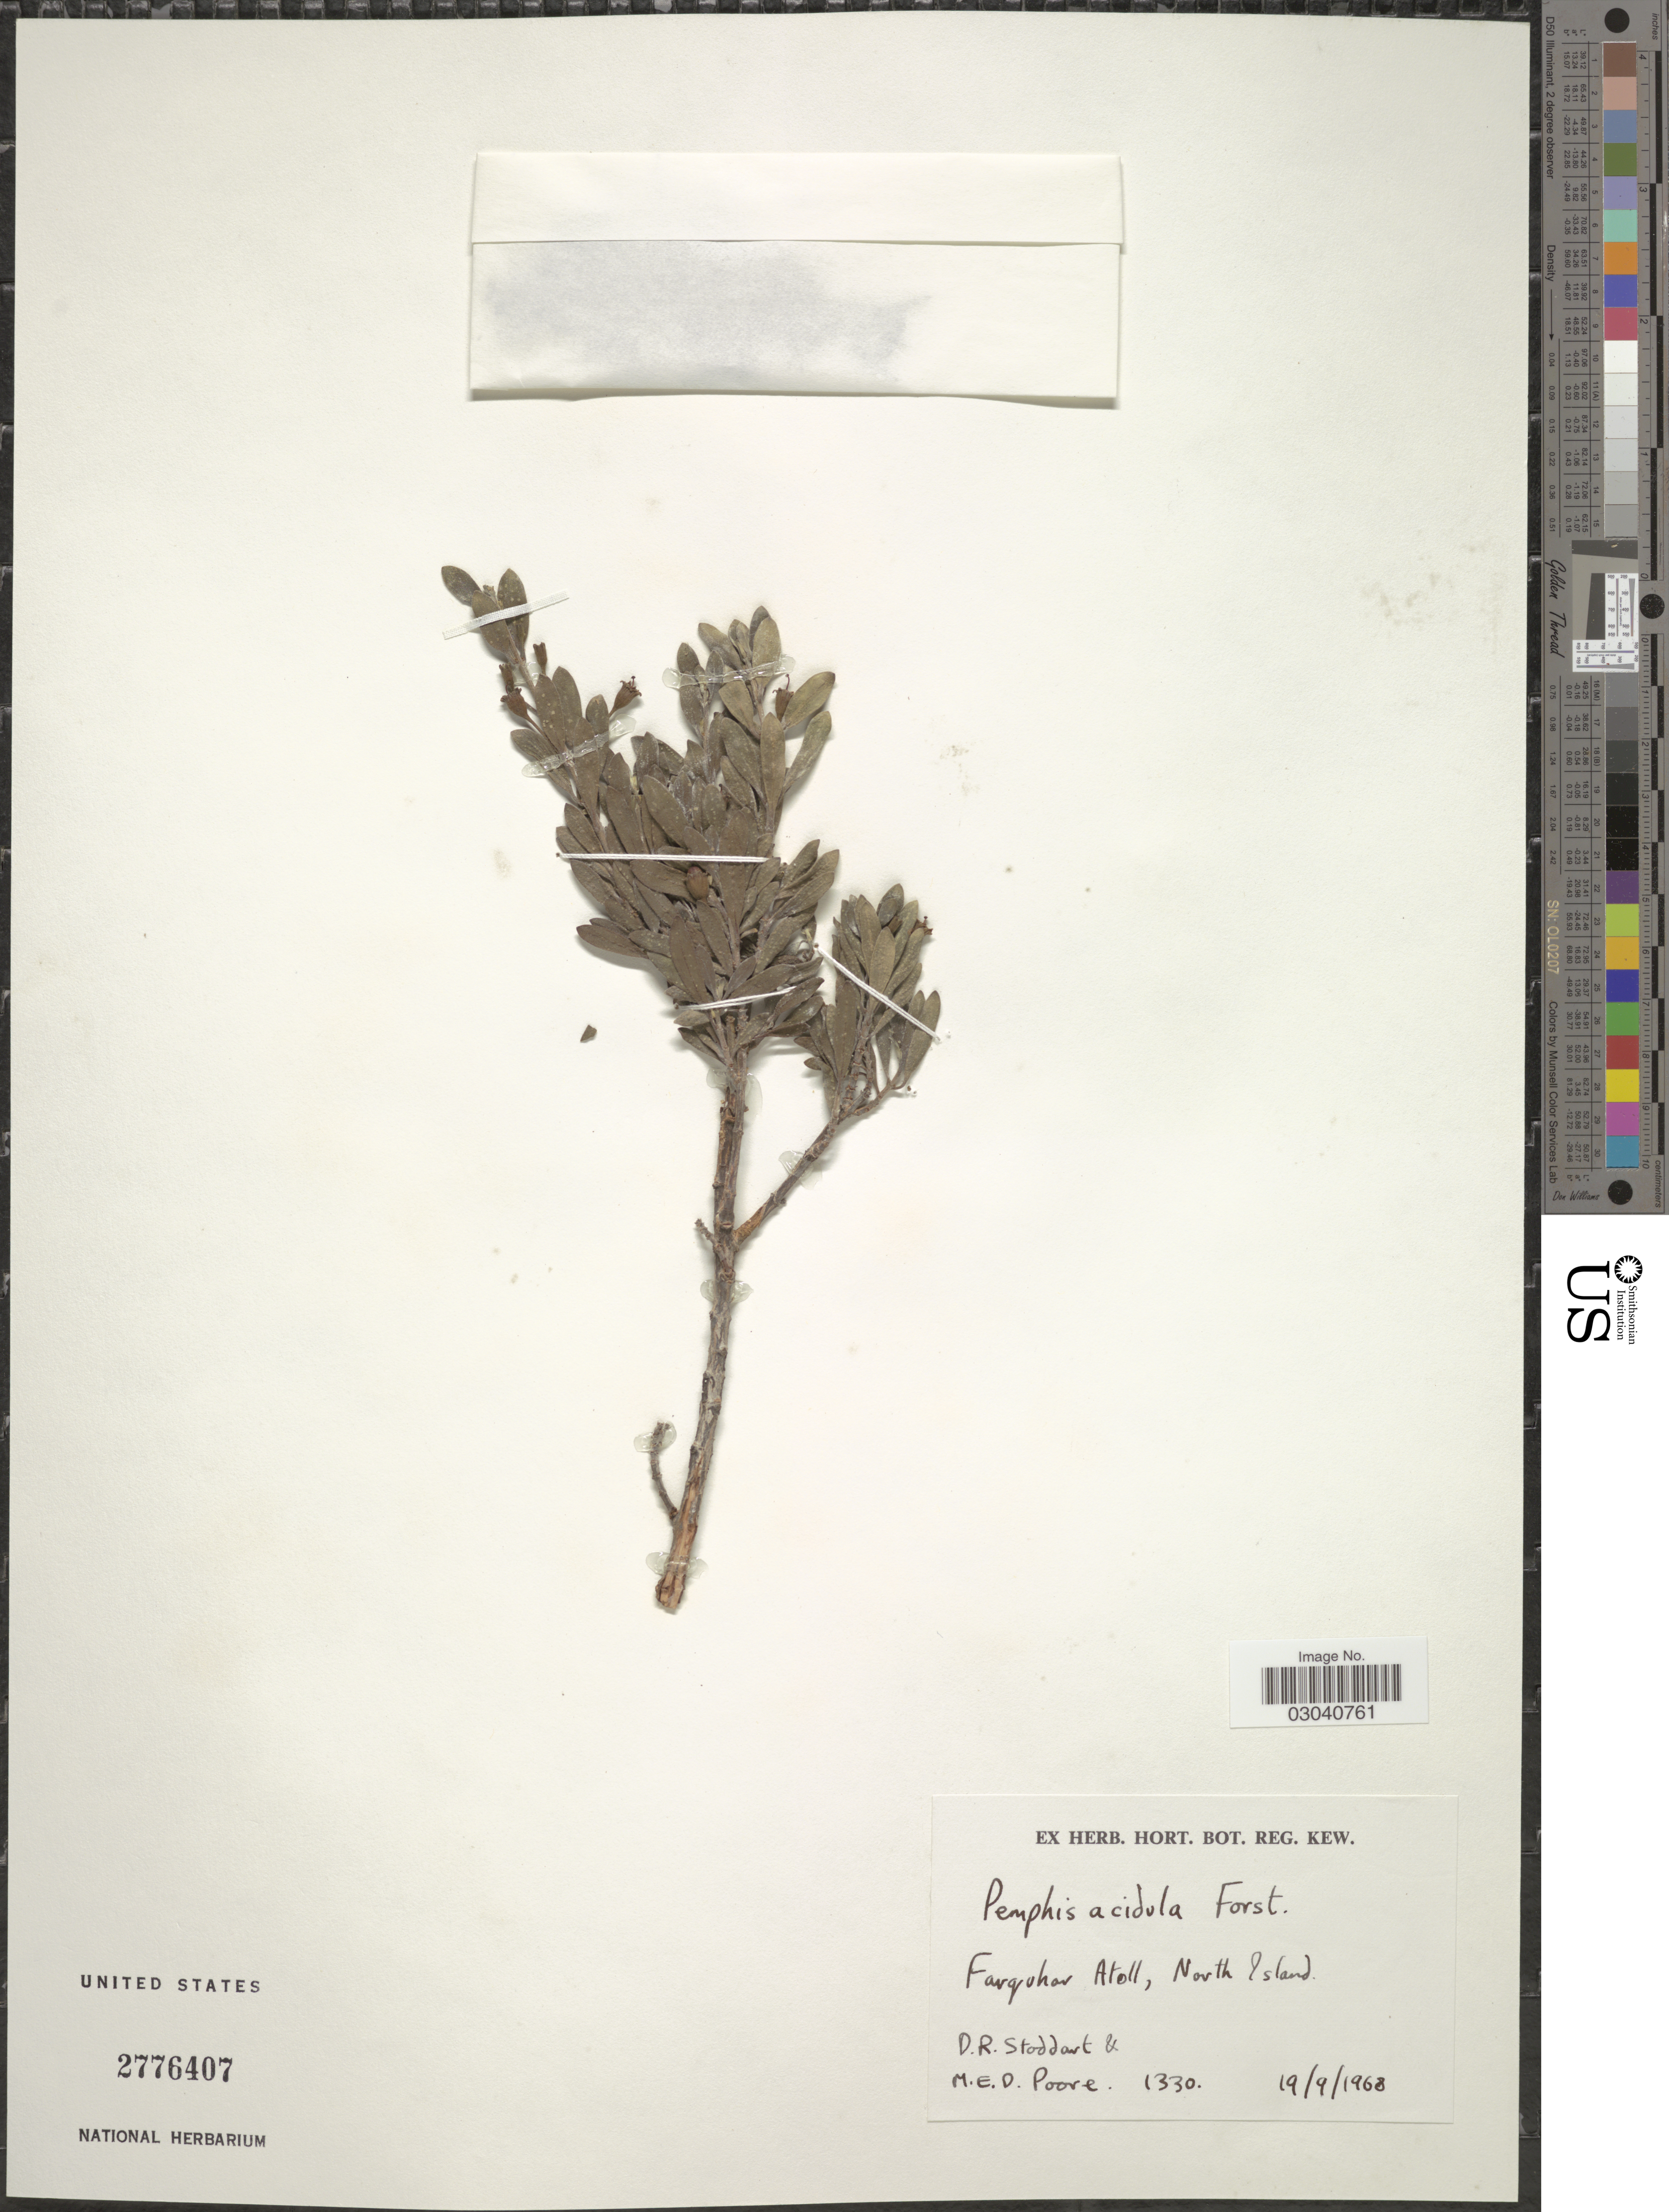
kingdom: Plantae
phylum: Tracheophyta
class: Magnoliopsida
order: Myrtales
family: Lythraceae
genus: Pemphis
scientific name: Pemphis acidula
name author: J.R. Forst. & G. Forst.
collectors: D. R. Stoddart & M. Moore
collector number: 1330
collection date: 1968-09-19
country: Seychelles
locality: Farquhar Atoll, North Island.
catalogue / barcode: US 2776407